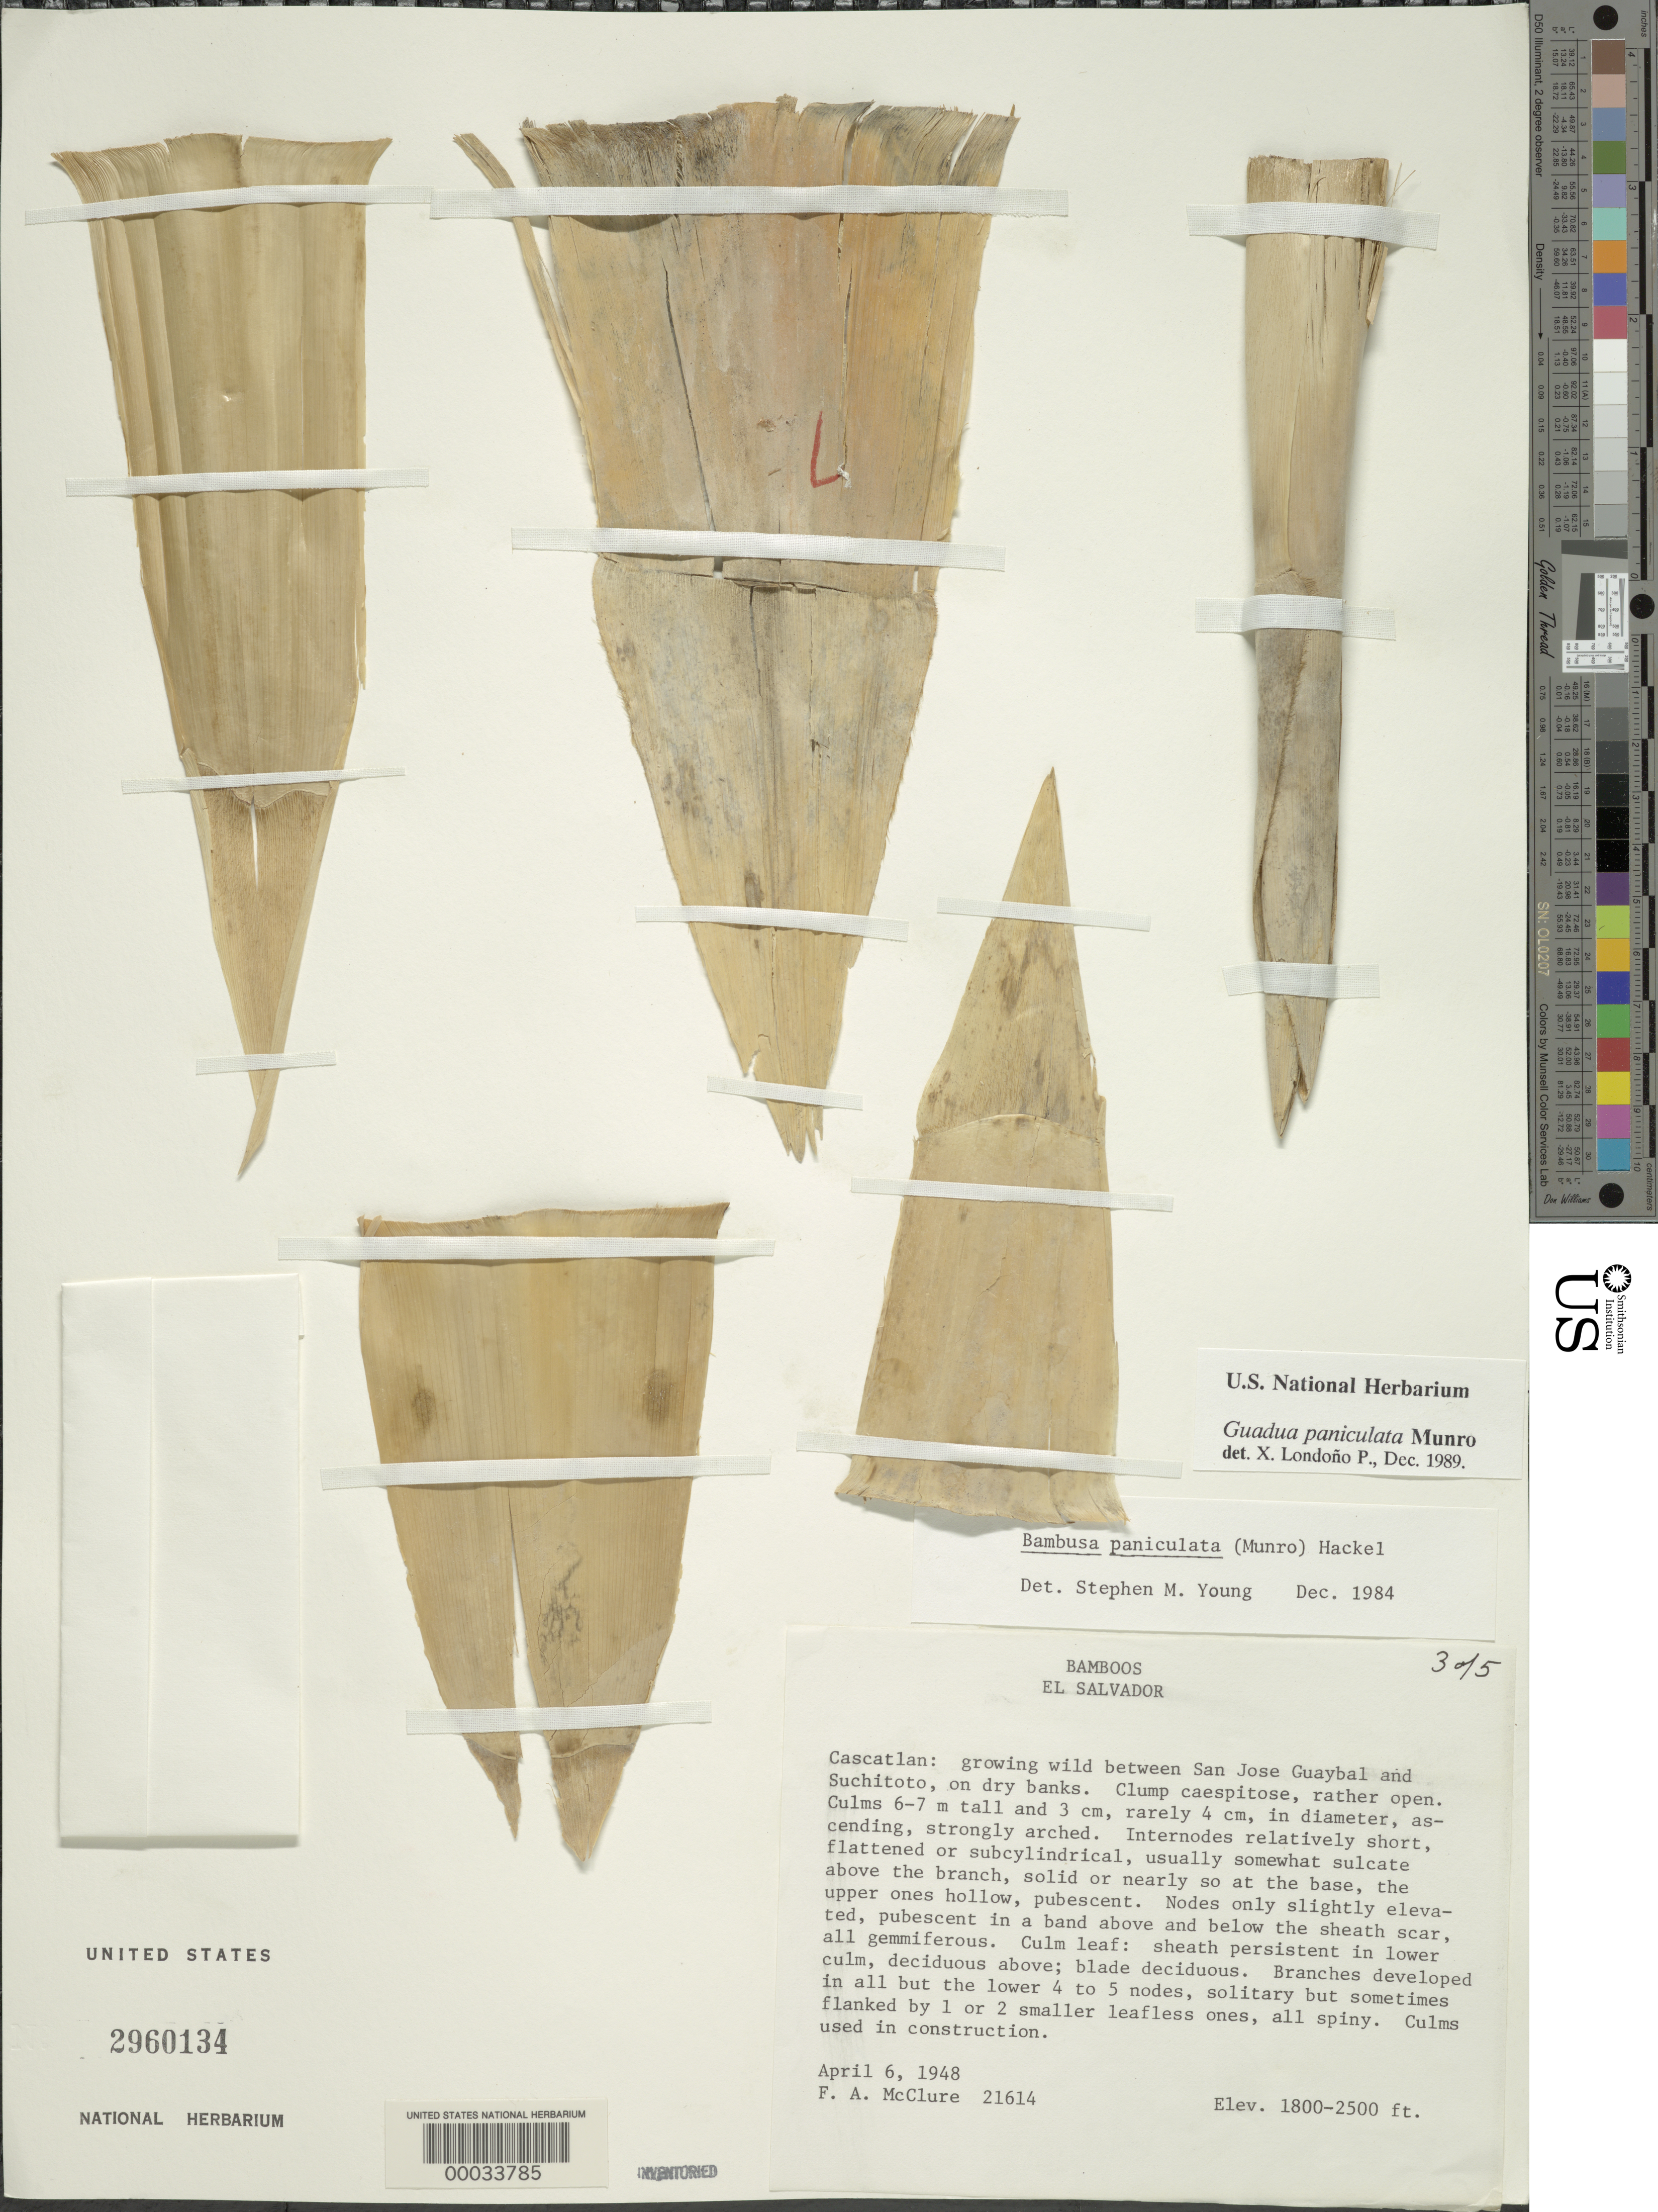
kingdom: Plantae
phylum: Tracheophyta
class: Liliopsida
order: Poales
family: Poaceae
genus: Guadua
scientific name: Guadua refracta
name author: Munro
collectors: F. A. McClure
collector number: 21614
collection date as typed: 06 Apr 1948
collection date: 1948-04-06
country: El Salvador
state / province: Cuscatlán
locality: San Jose Guaybal, Suchitoto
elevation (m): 549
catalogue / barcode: US 2960134